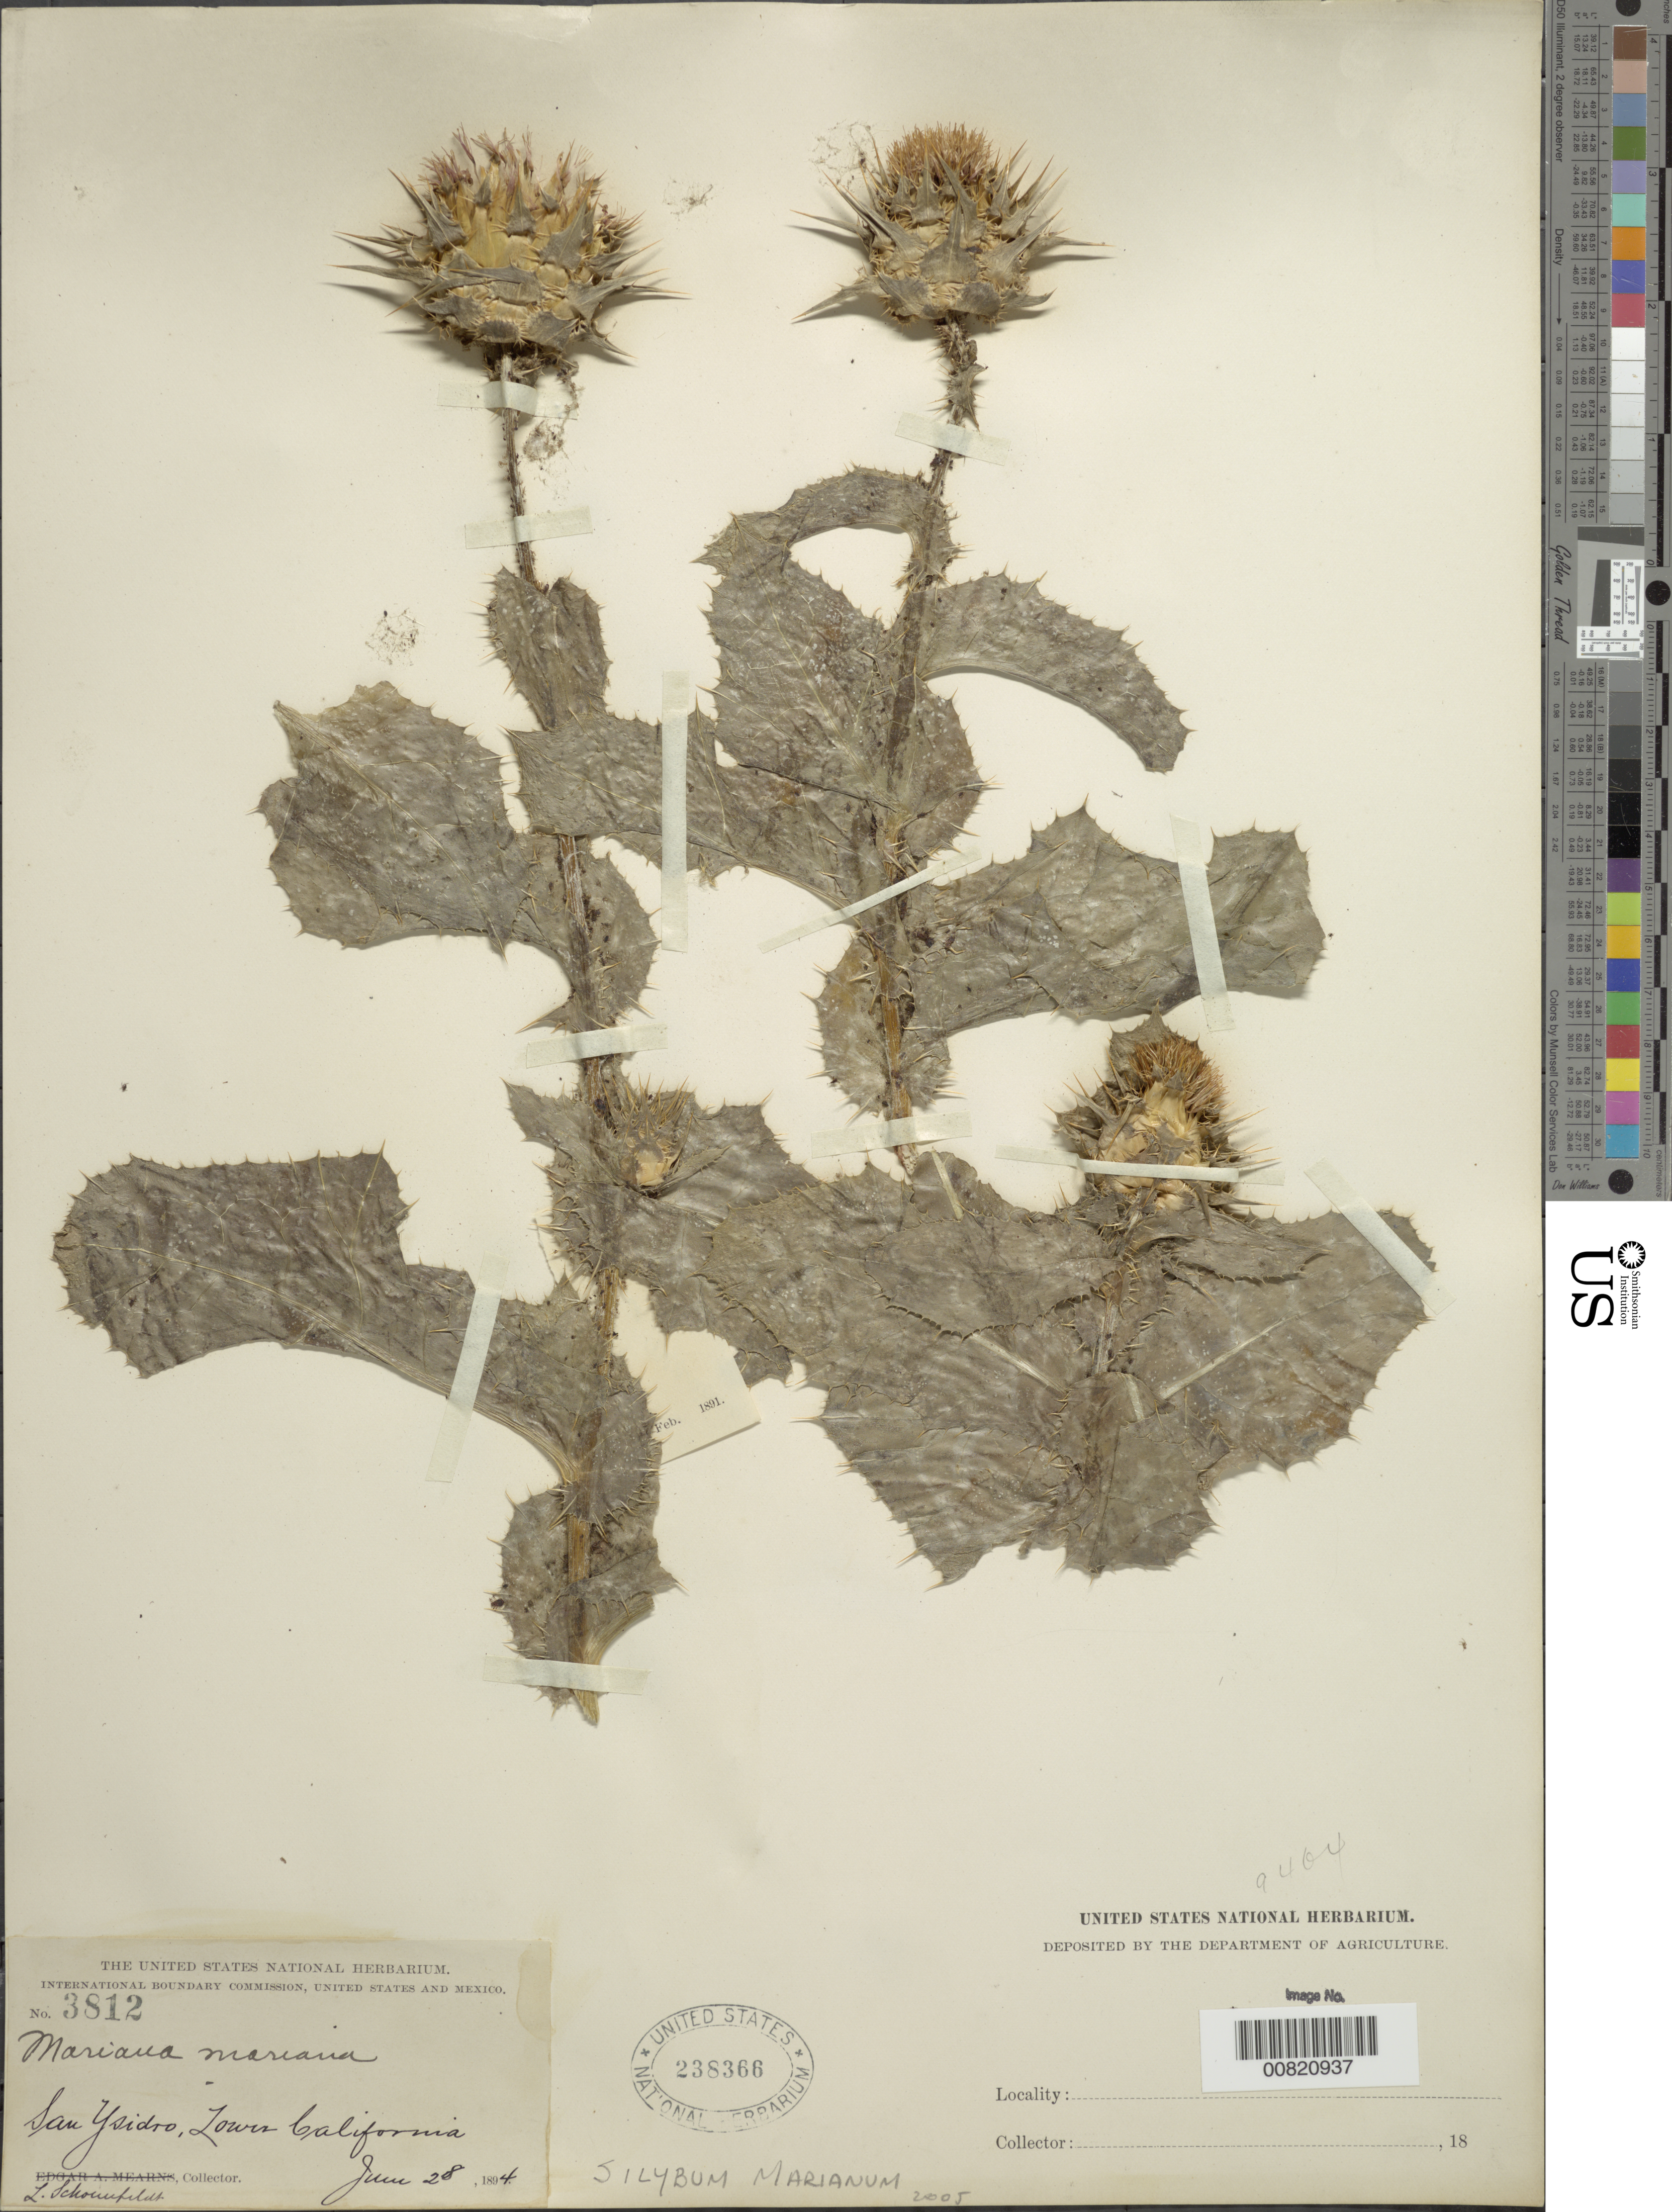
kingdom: Plantae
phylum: Tracheophyta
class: Magnoliopsida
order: Asterales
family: Asteraceae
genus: Silybum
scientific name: Silybum marianum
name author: (L.) Gaertn.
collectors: L. Schounfeldt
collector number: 3812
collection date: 1894-06-28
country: United States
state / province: California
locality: San Ysidro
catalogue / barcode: US 238366